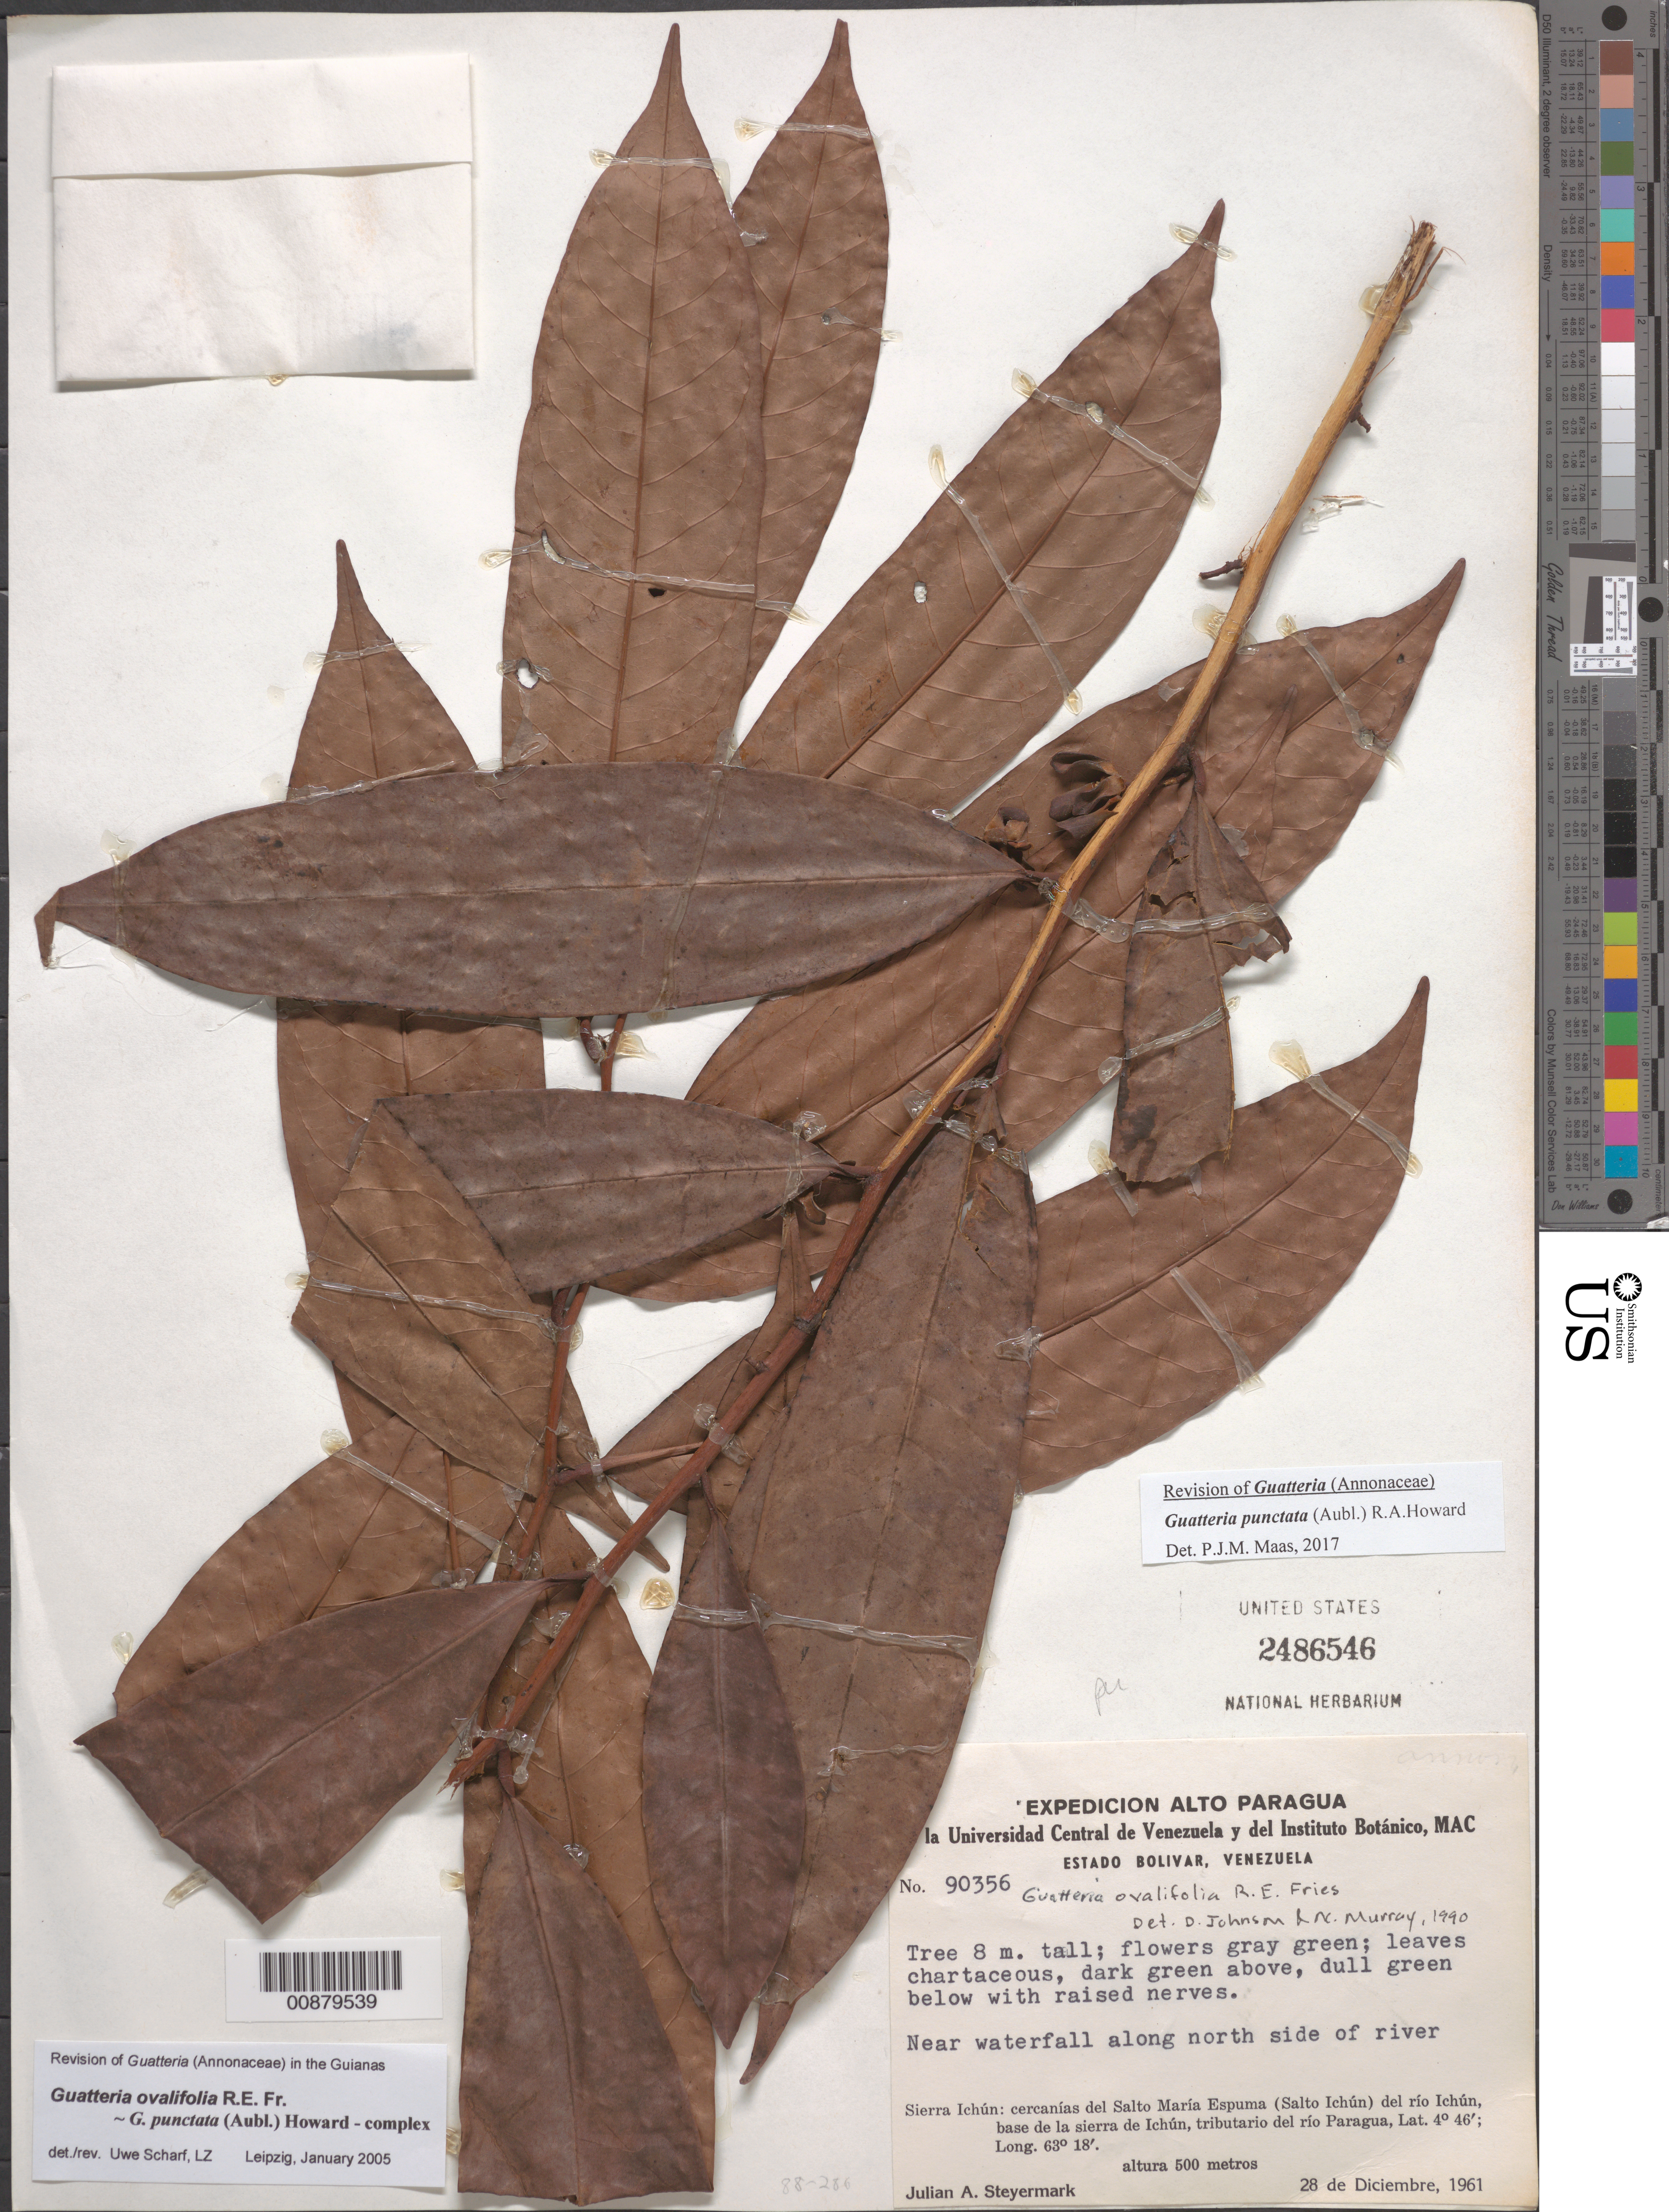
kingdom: Plantae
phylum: Tracheophyta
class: Magnoliopsida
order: Magnoliales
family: Annonaceae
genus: Guatteria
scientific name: Guatteria punctata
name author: (Aubl.) R.A. Howard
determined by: Maas, Paul J.; Maas, H.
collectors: J. Steyermark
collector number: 90356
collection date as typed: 28-Dec-61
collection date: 1961-12-28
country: Venezuela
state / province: Bolívar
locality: Sierra Ichún, Salto María Espuma (Salto Ichún) del Río Ichún (tributary of río Paragua), base de la sierra de Ichún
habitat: Near waterfall along north side of river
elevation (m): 500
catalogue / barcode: US 2486546